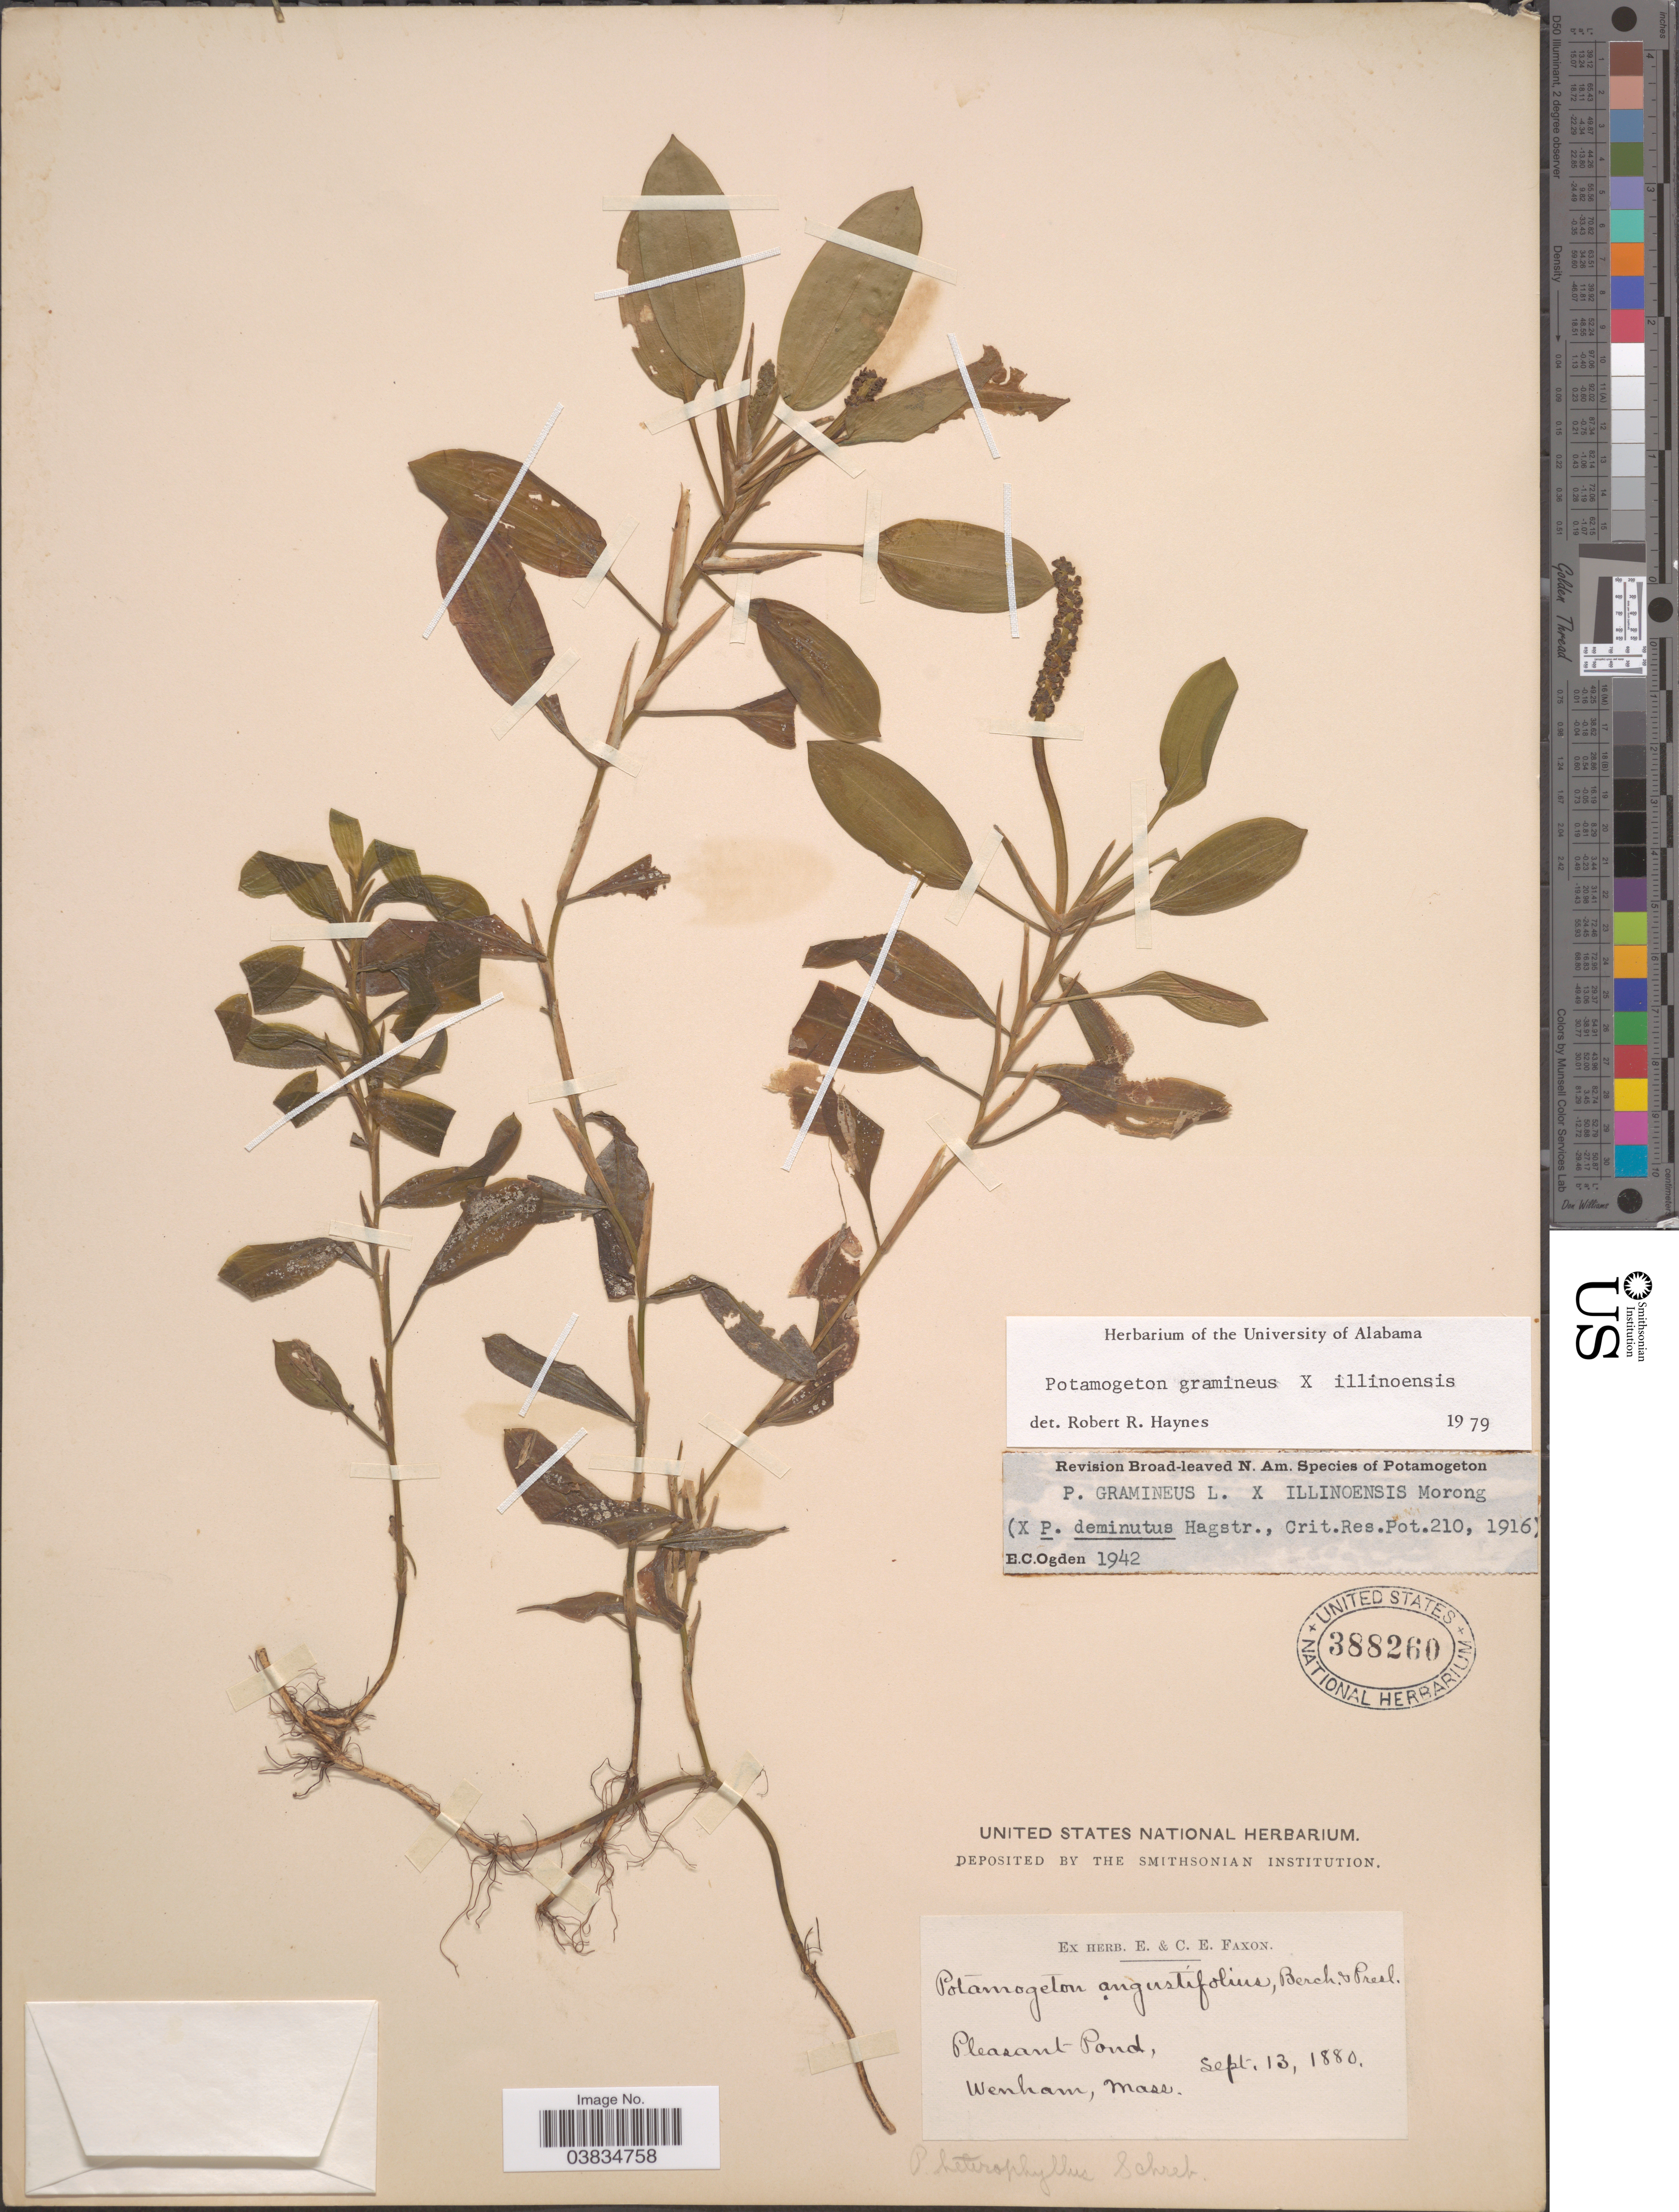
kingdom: Plantae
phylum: Tracheophyta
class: Liliopsida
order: Alismatales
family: Potamogetonaceae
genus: Potamogeton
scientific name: Potamogeton gramineus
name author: L.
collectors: ex herb. E. & C.E. Faxon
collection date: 1880-09-13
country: United States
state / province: Massachusetts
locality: Pleasant Pond. Wenham.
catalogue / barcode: US 388260